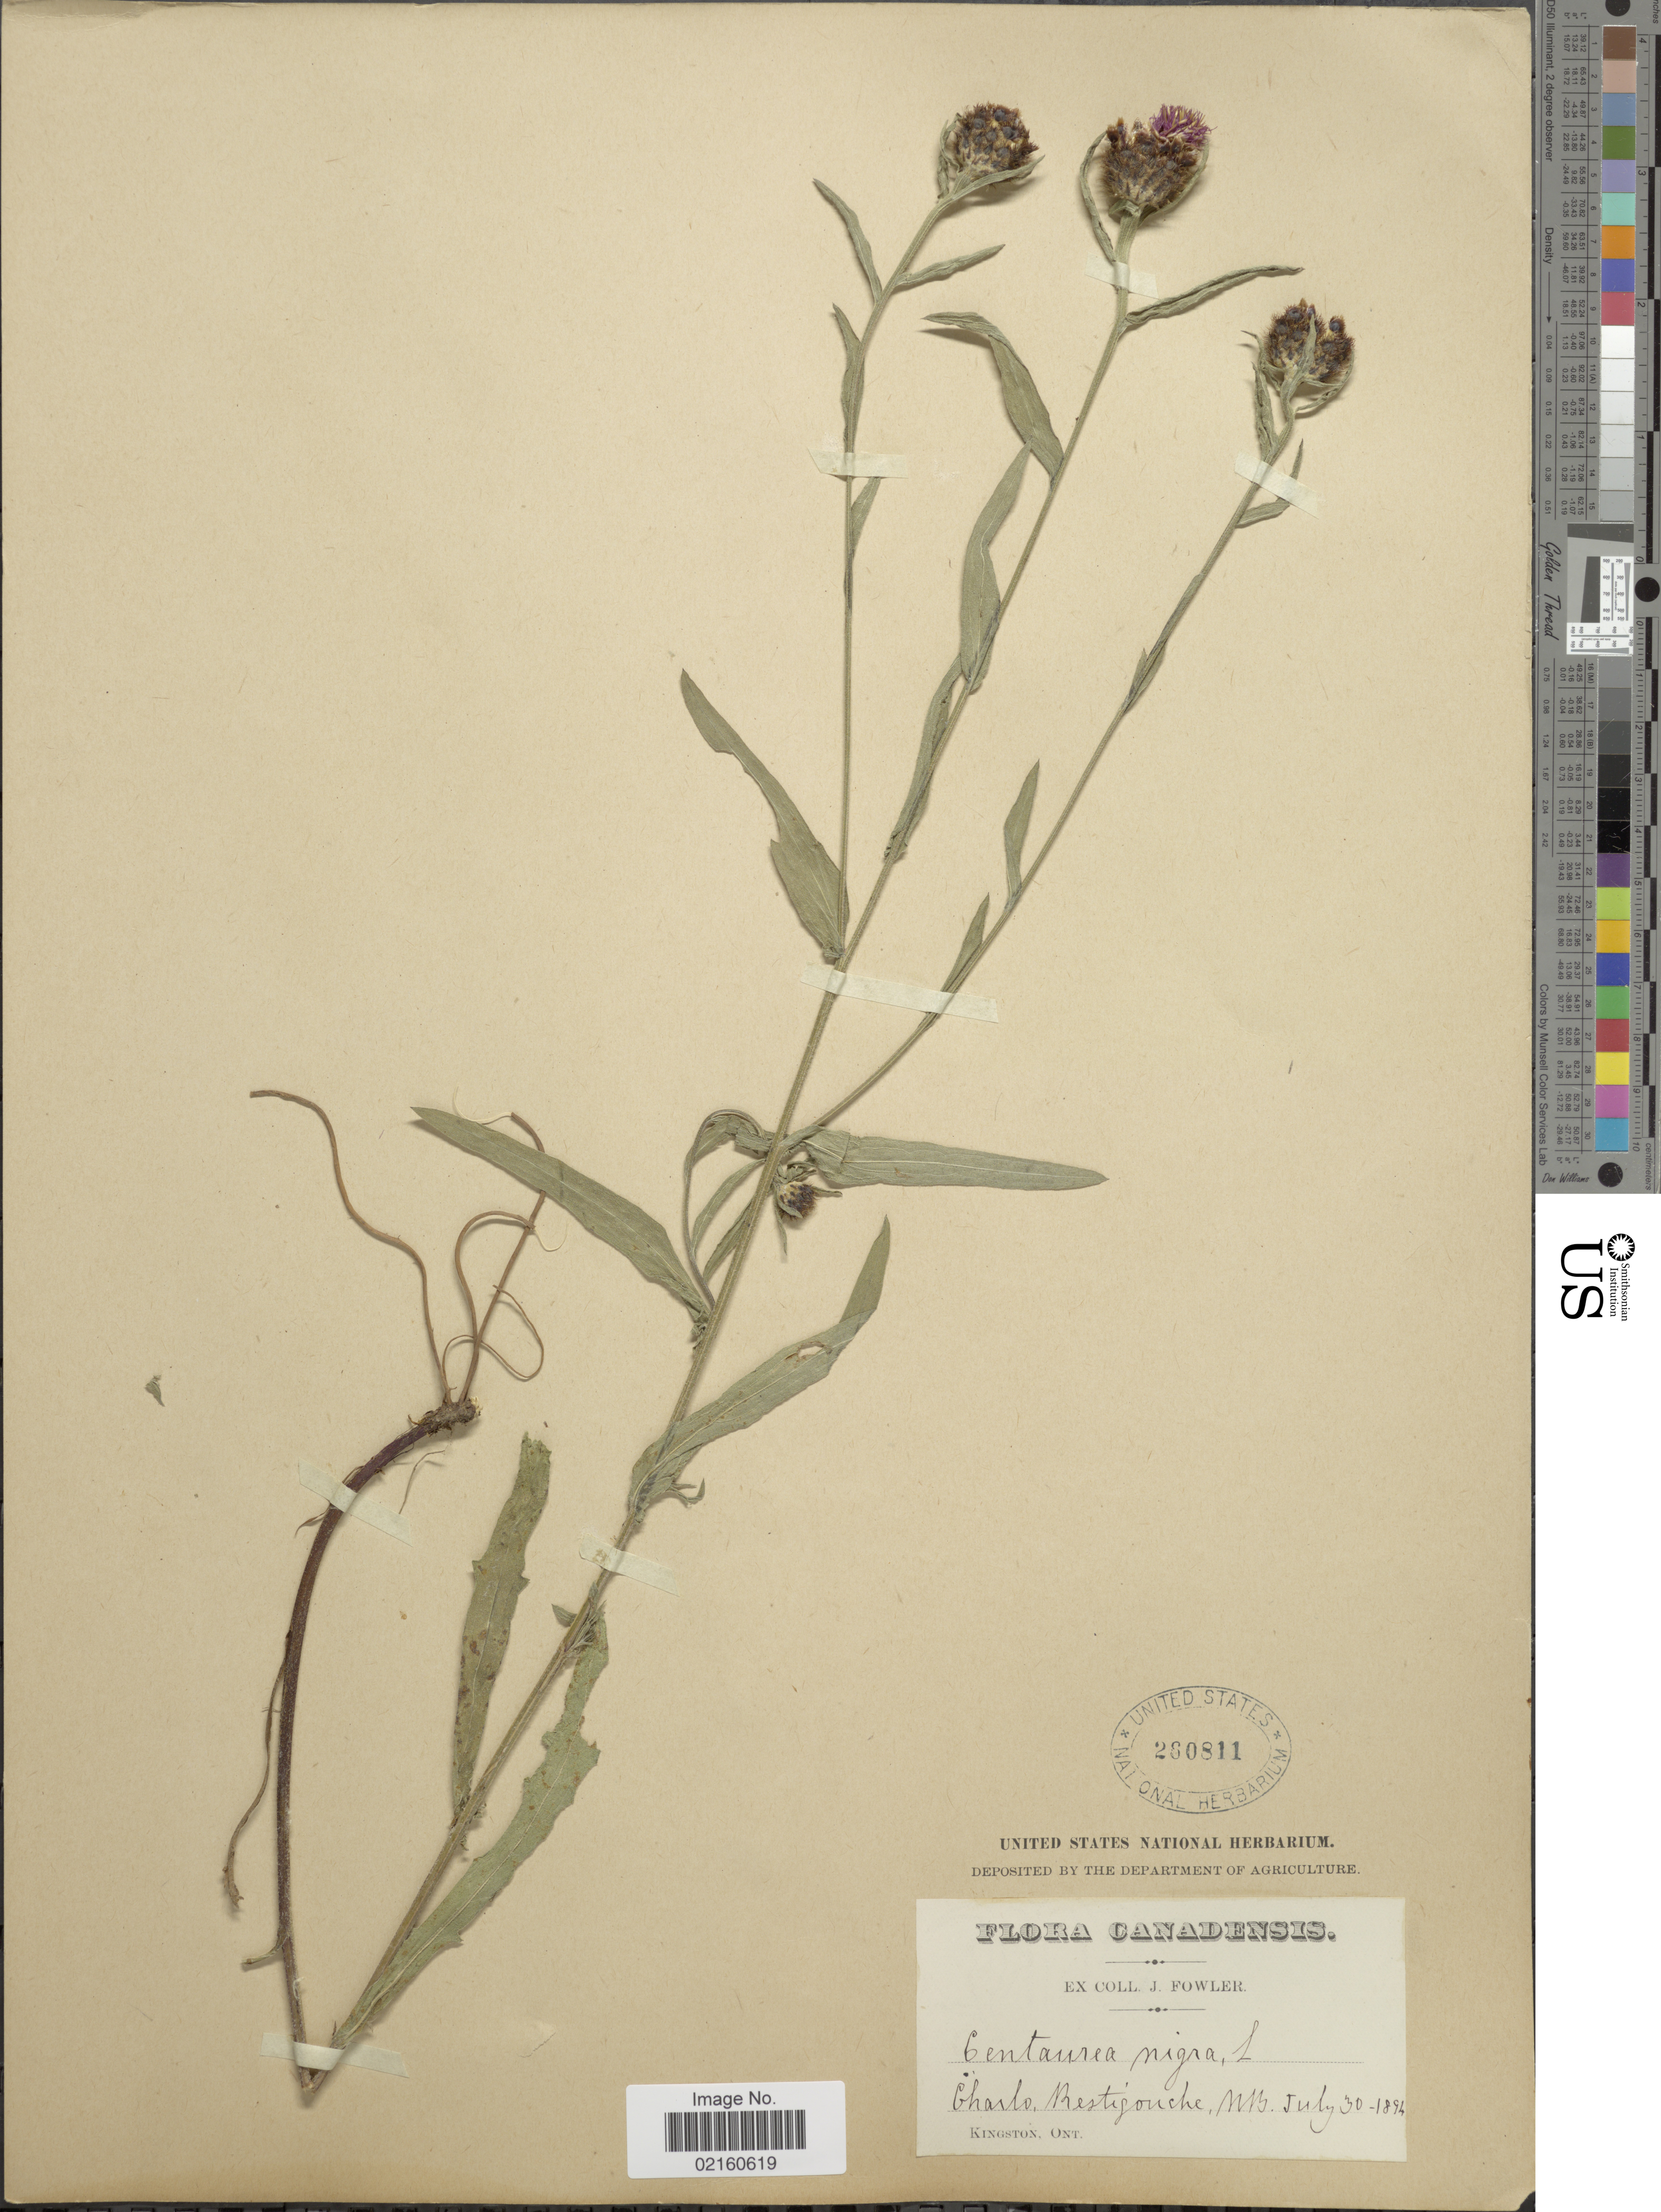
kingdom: Plantae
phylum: Tracheophyta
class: Magnoliopsida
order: Asterales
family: Asteraceae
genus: Centaurea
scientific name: Centaurea nigra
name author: L.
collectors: J. P. Fowler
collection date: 1894-07-30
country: Canada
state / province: New Brunswick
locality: Charlo, Restigouche, NB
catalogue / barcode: US 280811